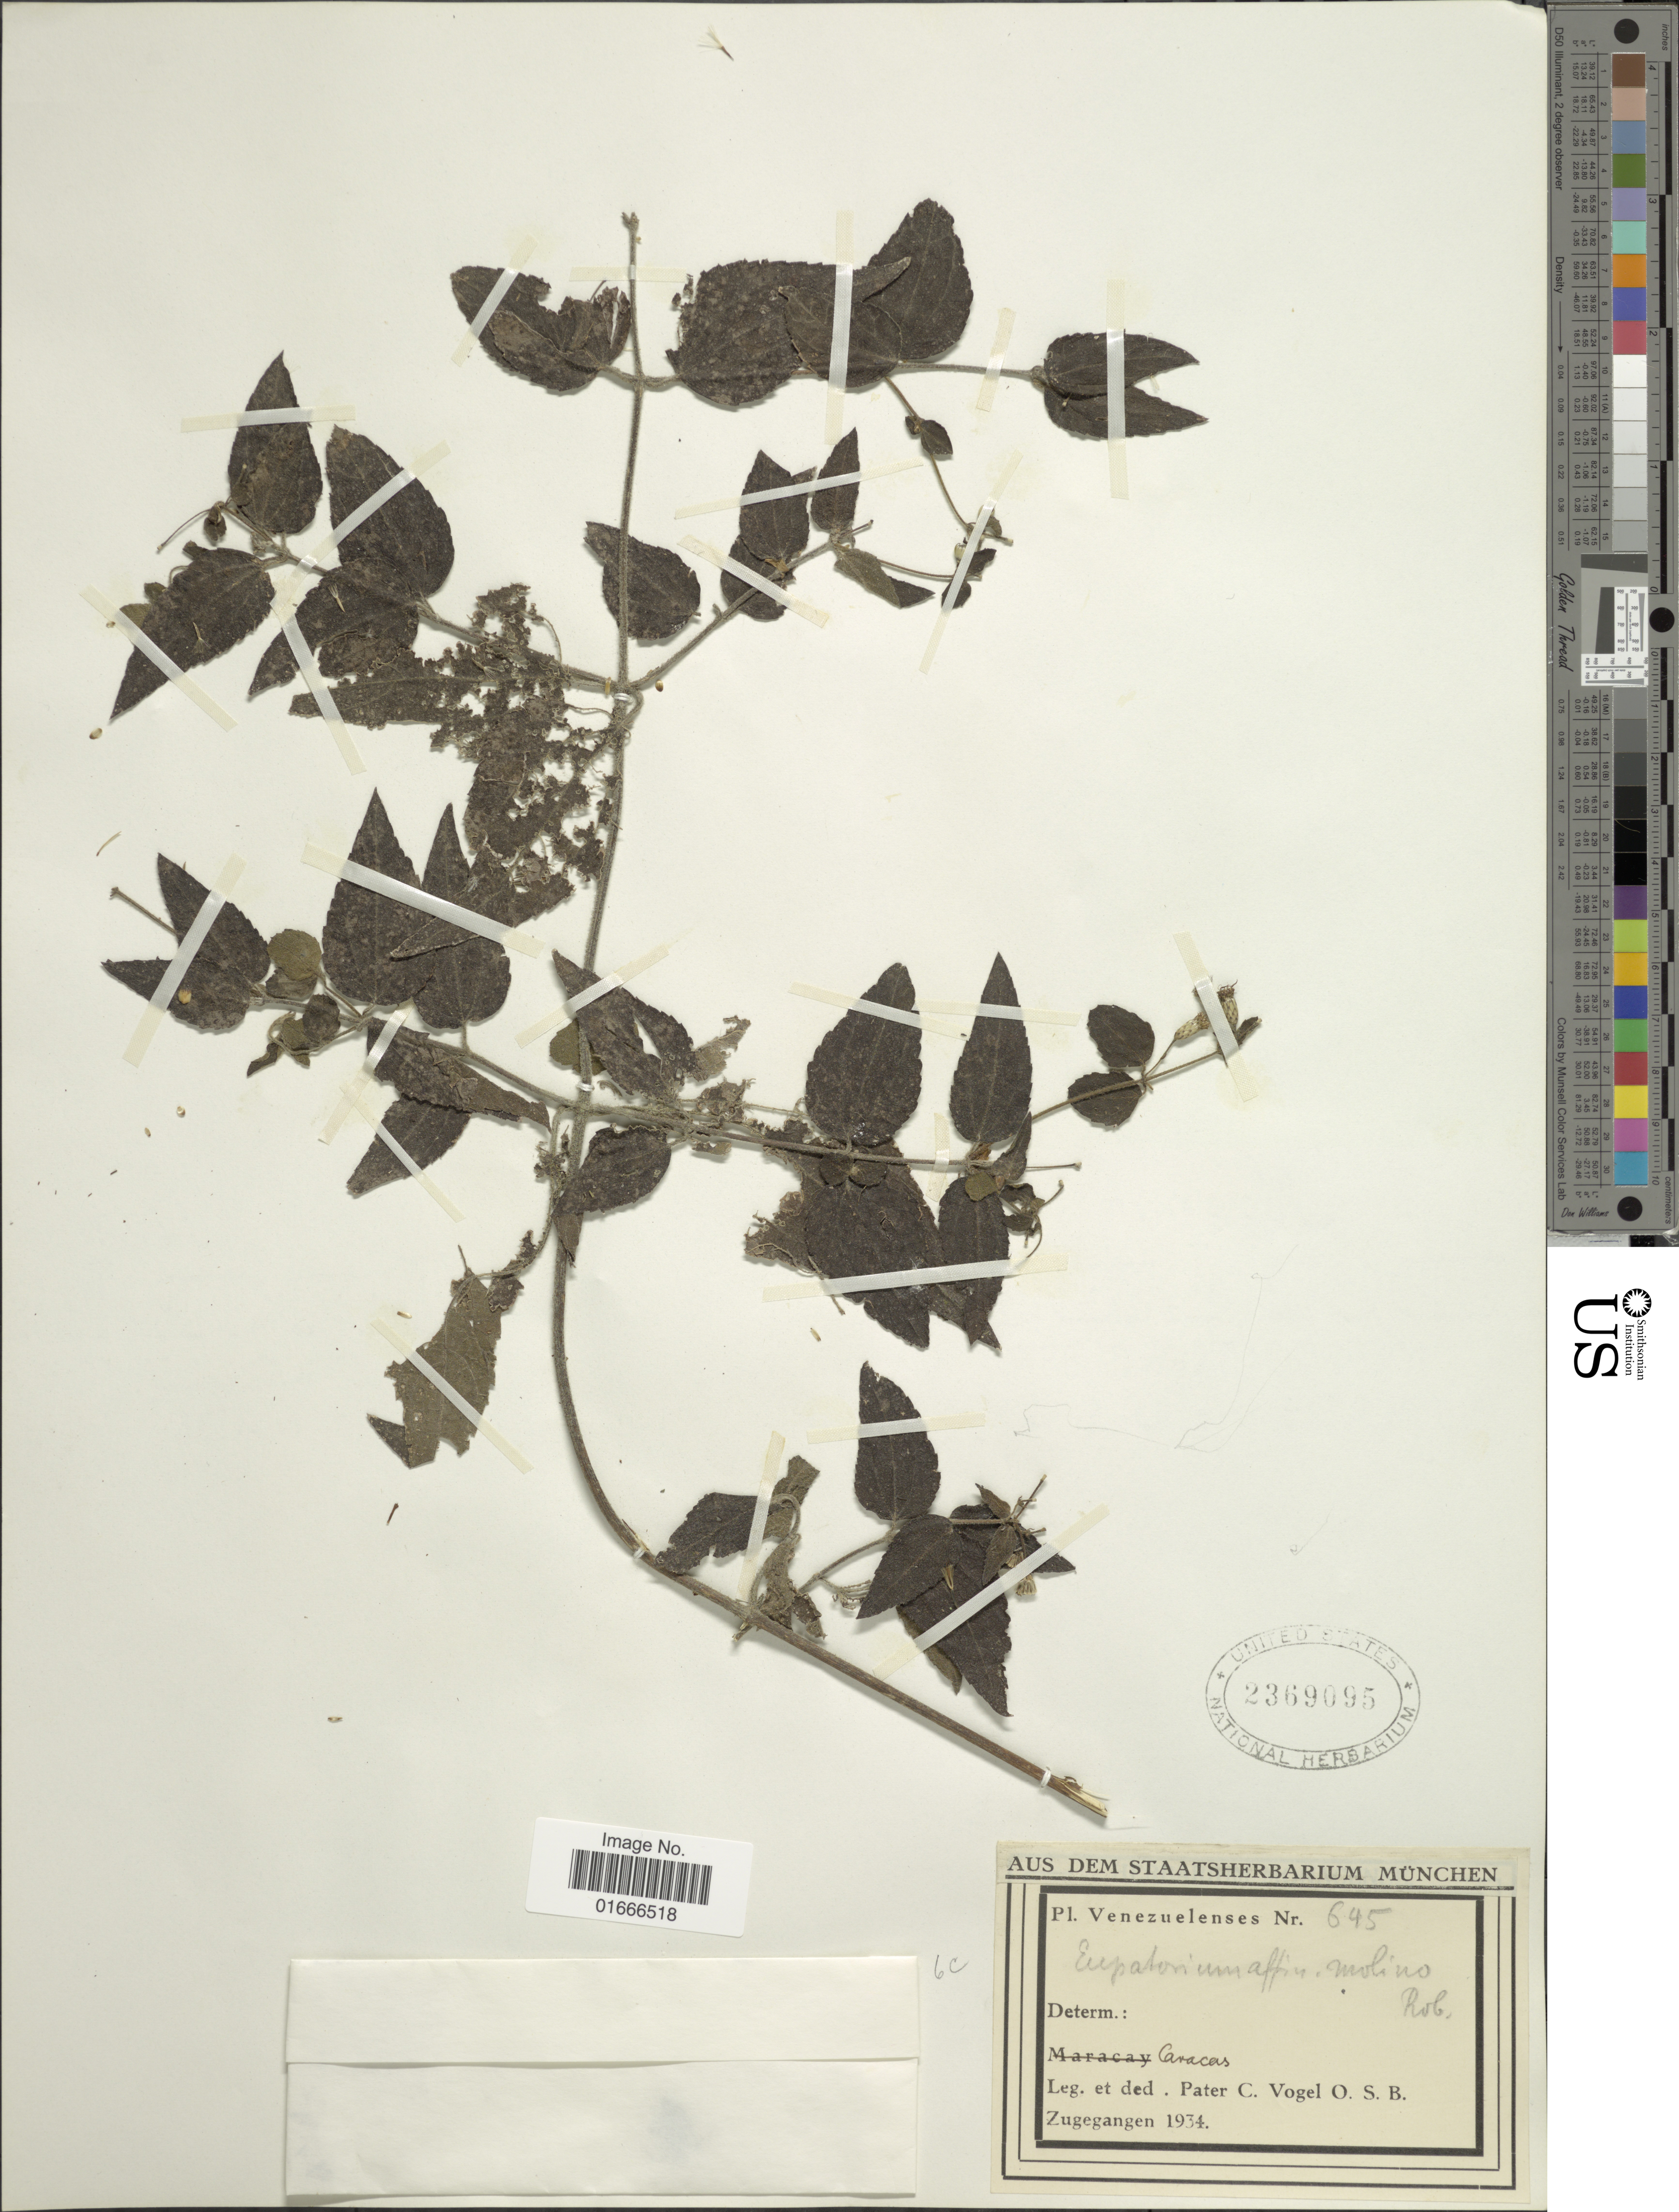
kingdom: Plantae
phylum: Tracheophyta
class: Magnoliopsida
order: Asterales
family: Asteraceae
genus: Chromolaena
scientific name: Chromolaena sp.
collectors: P. C. Vogel & Collector illegible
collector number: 645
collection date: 1934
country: Venezuela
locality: Caracas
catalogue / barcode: US 2369095